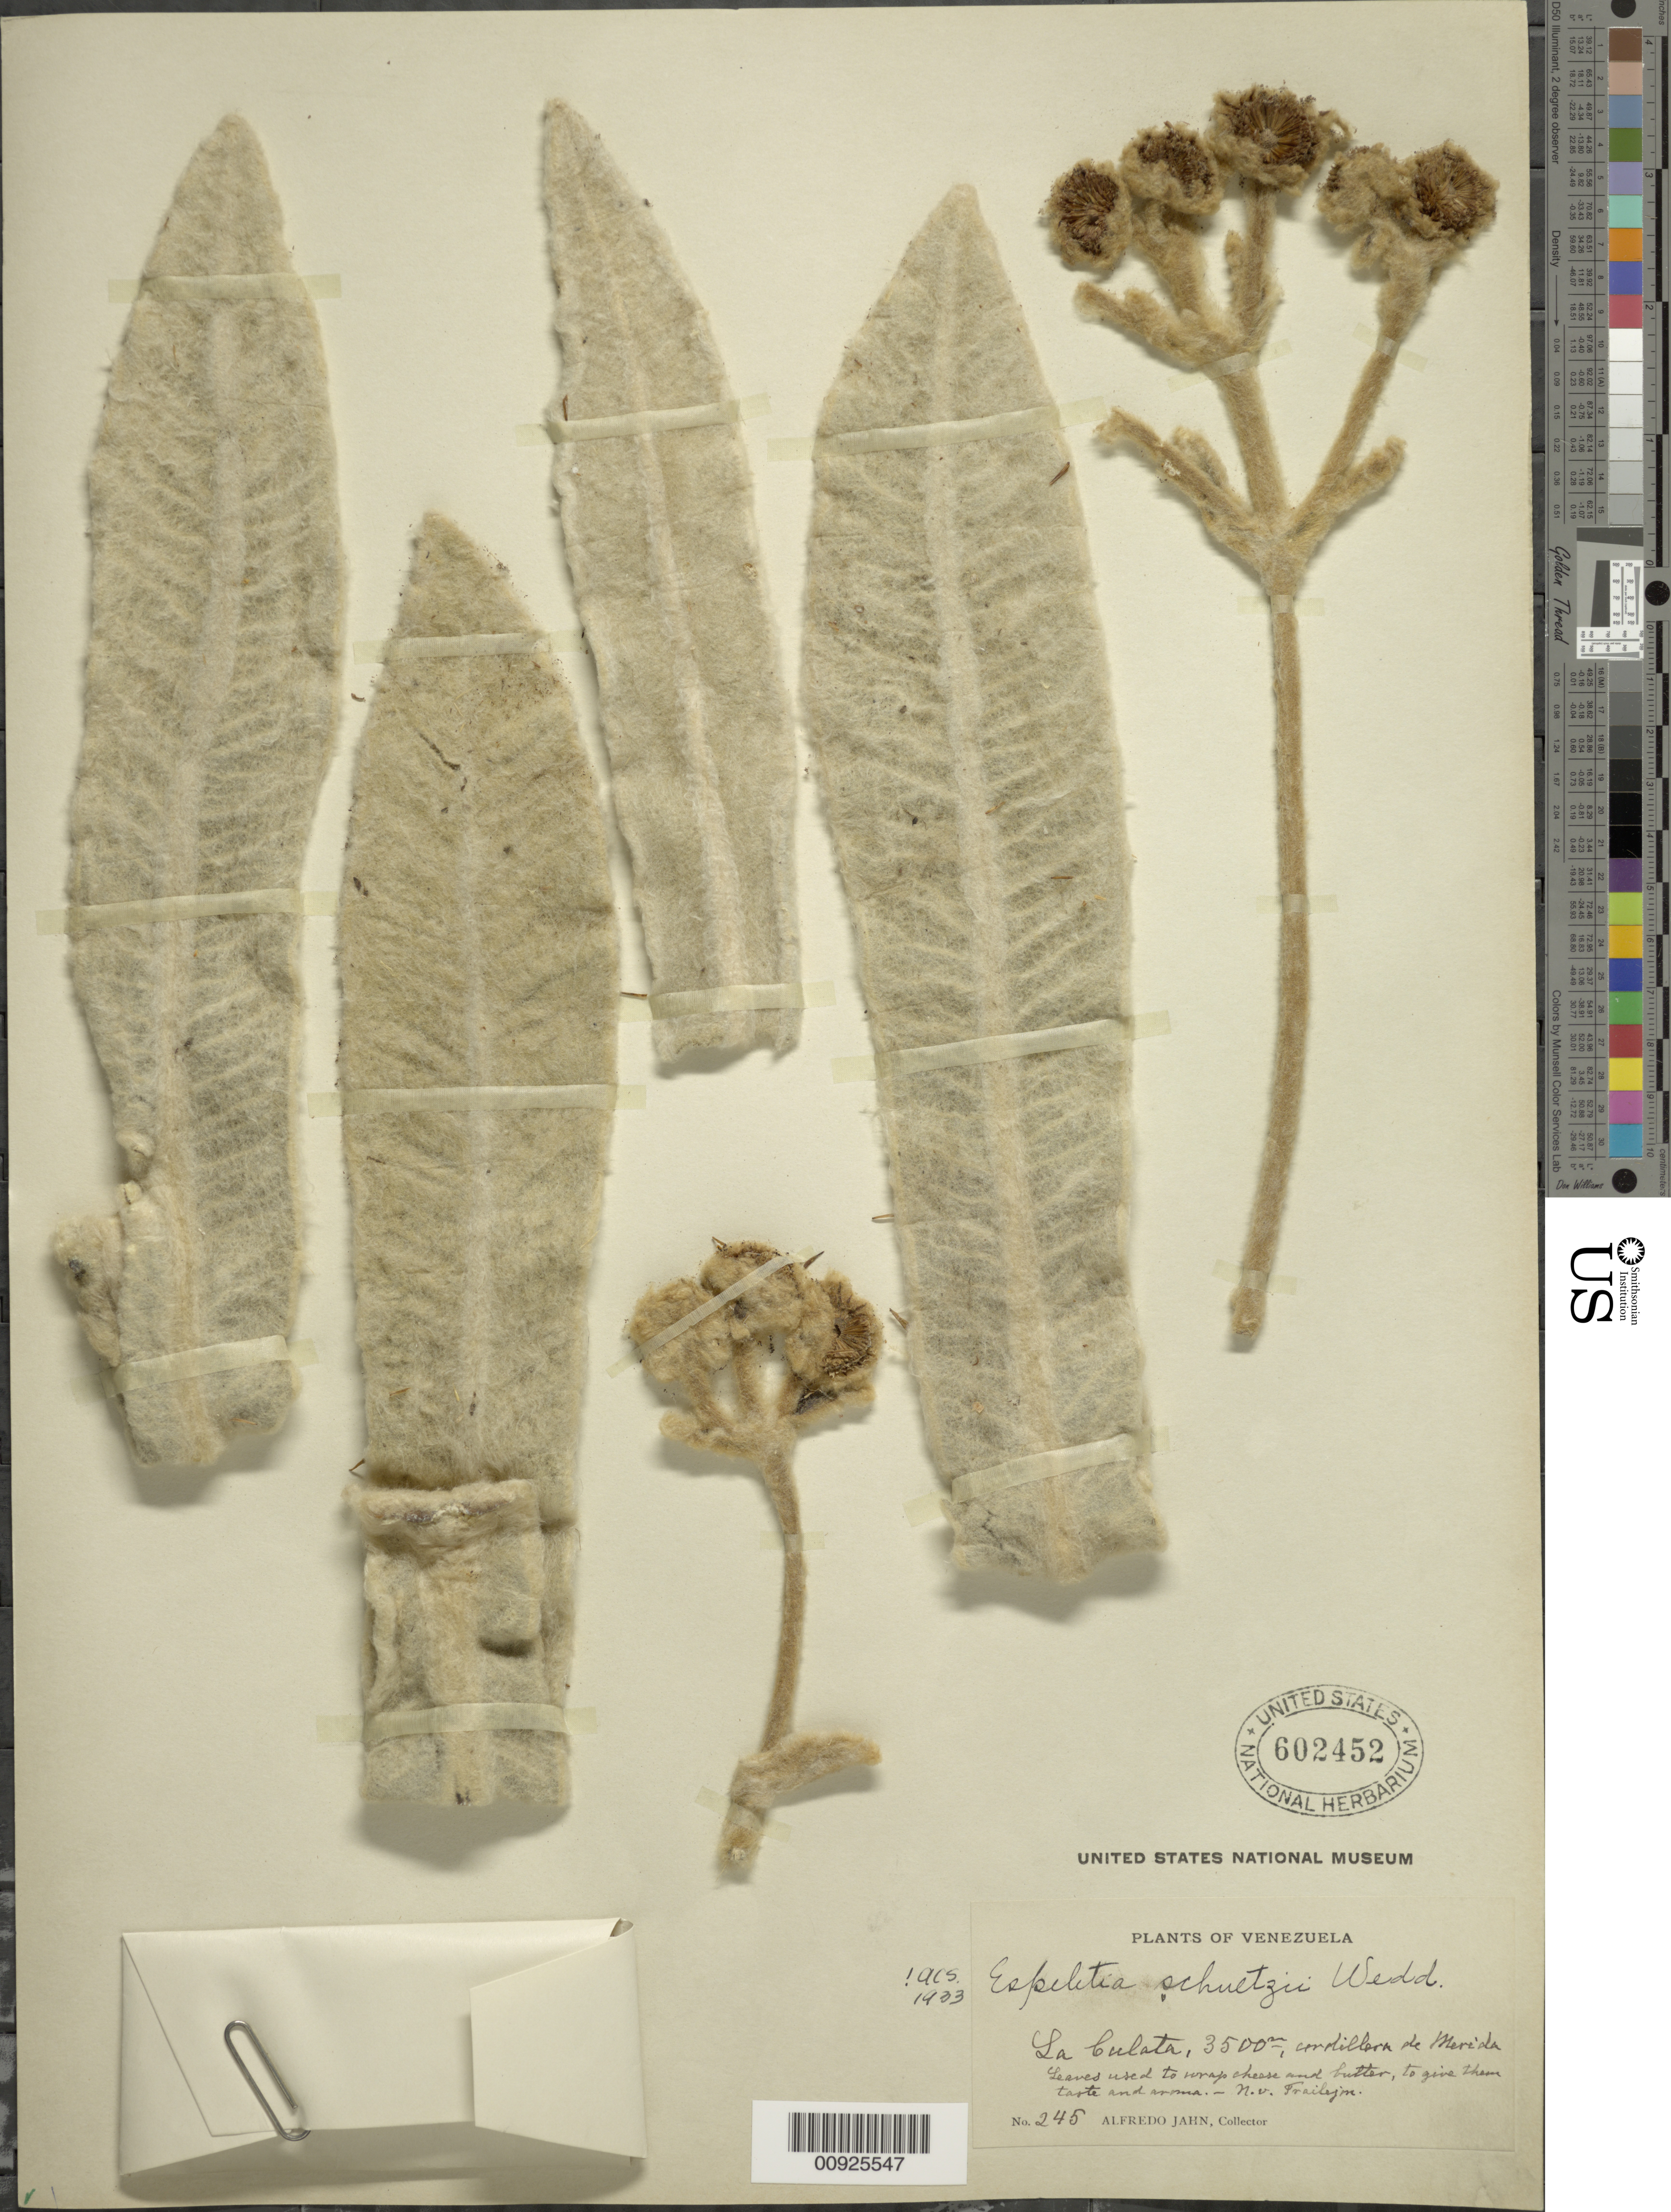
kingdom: Plantae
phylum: Tracheophyta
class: Magnoliopsida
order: Asterales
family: Asteraceae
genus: Espeletia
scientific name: Espeletia schultzii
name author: Wedd.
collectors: A. Jahn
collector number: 245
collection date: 1915-12-31/1916-01-01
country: Venezuela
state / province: Mérida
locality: La Culata.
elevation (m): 3500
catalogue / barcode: US 602452